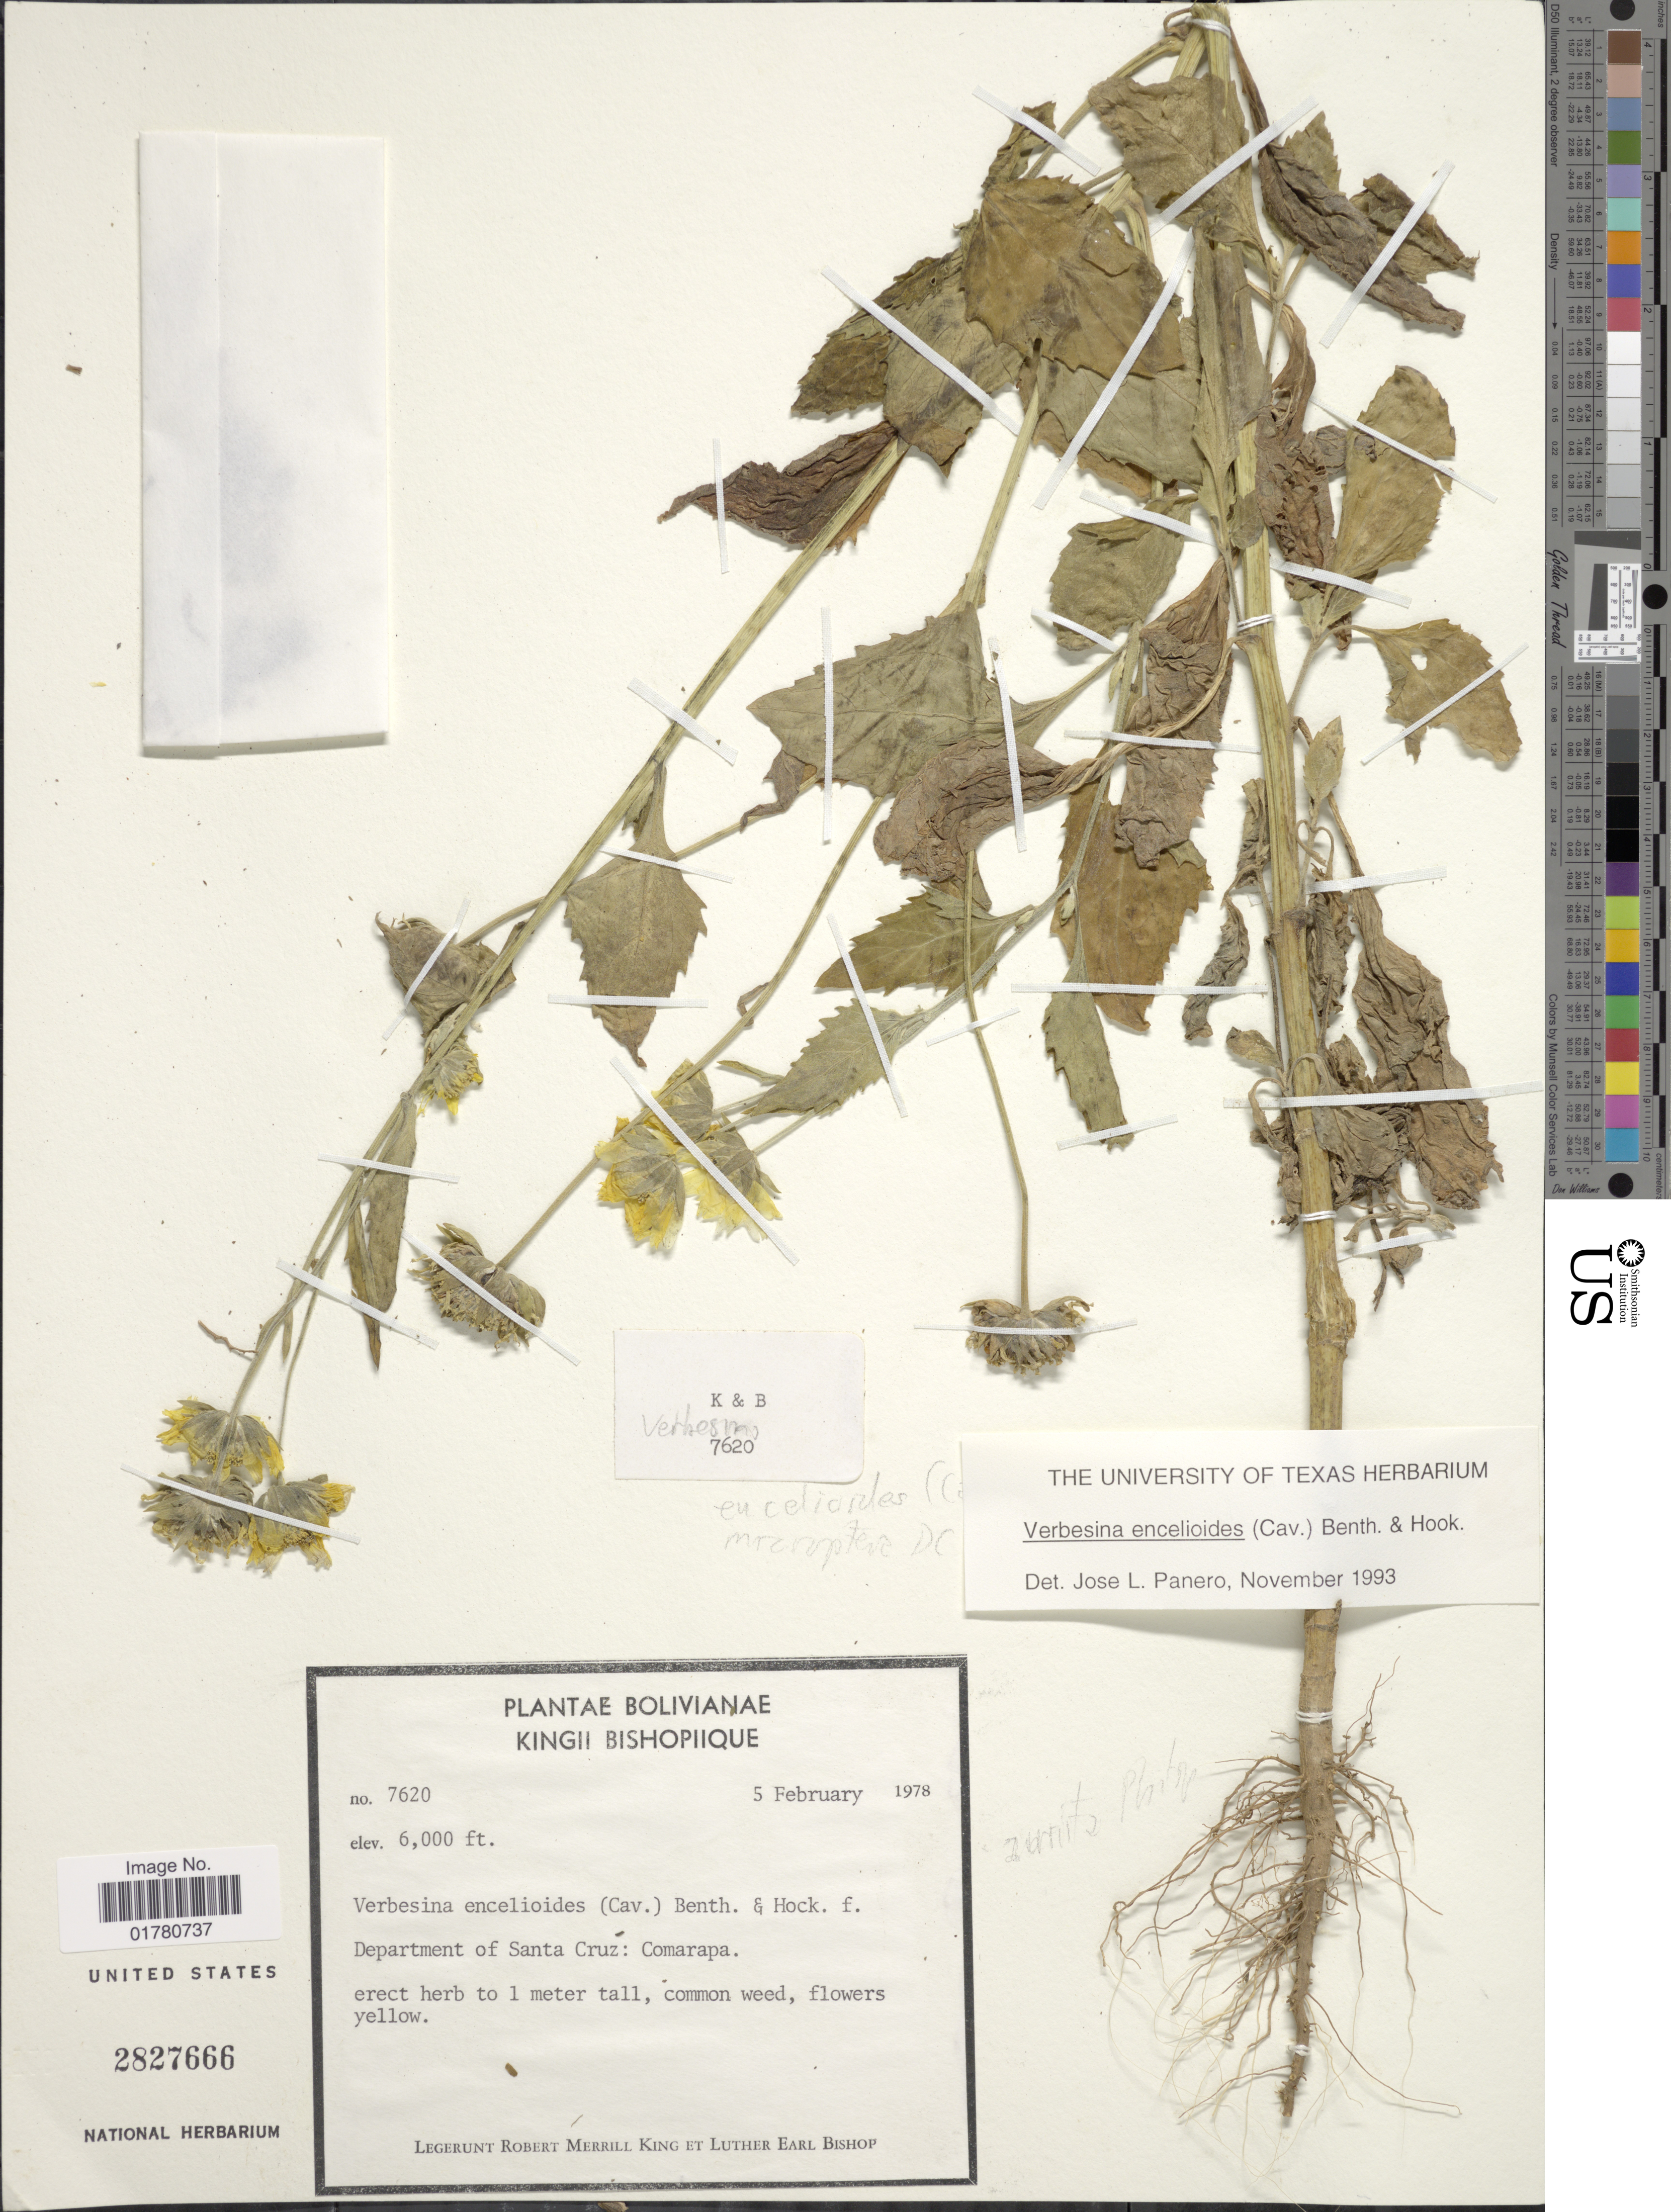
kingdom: Plantae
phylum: Tracheophyta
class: Magnoliopsida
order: Asterales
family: Asteraceae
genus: Verbesina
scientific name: Verbesina encelioides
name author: (Cav.) Benth. & Hook. ex A. Gray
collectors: R. M. King & L. E. Bishop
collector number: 7620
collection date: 1978-02-05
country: Bolivia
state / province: Santa Cruz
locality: Department of Santa Cruz: Comarapa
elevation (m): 1829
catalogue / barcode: US 2827666